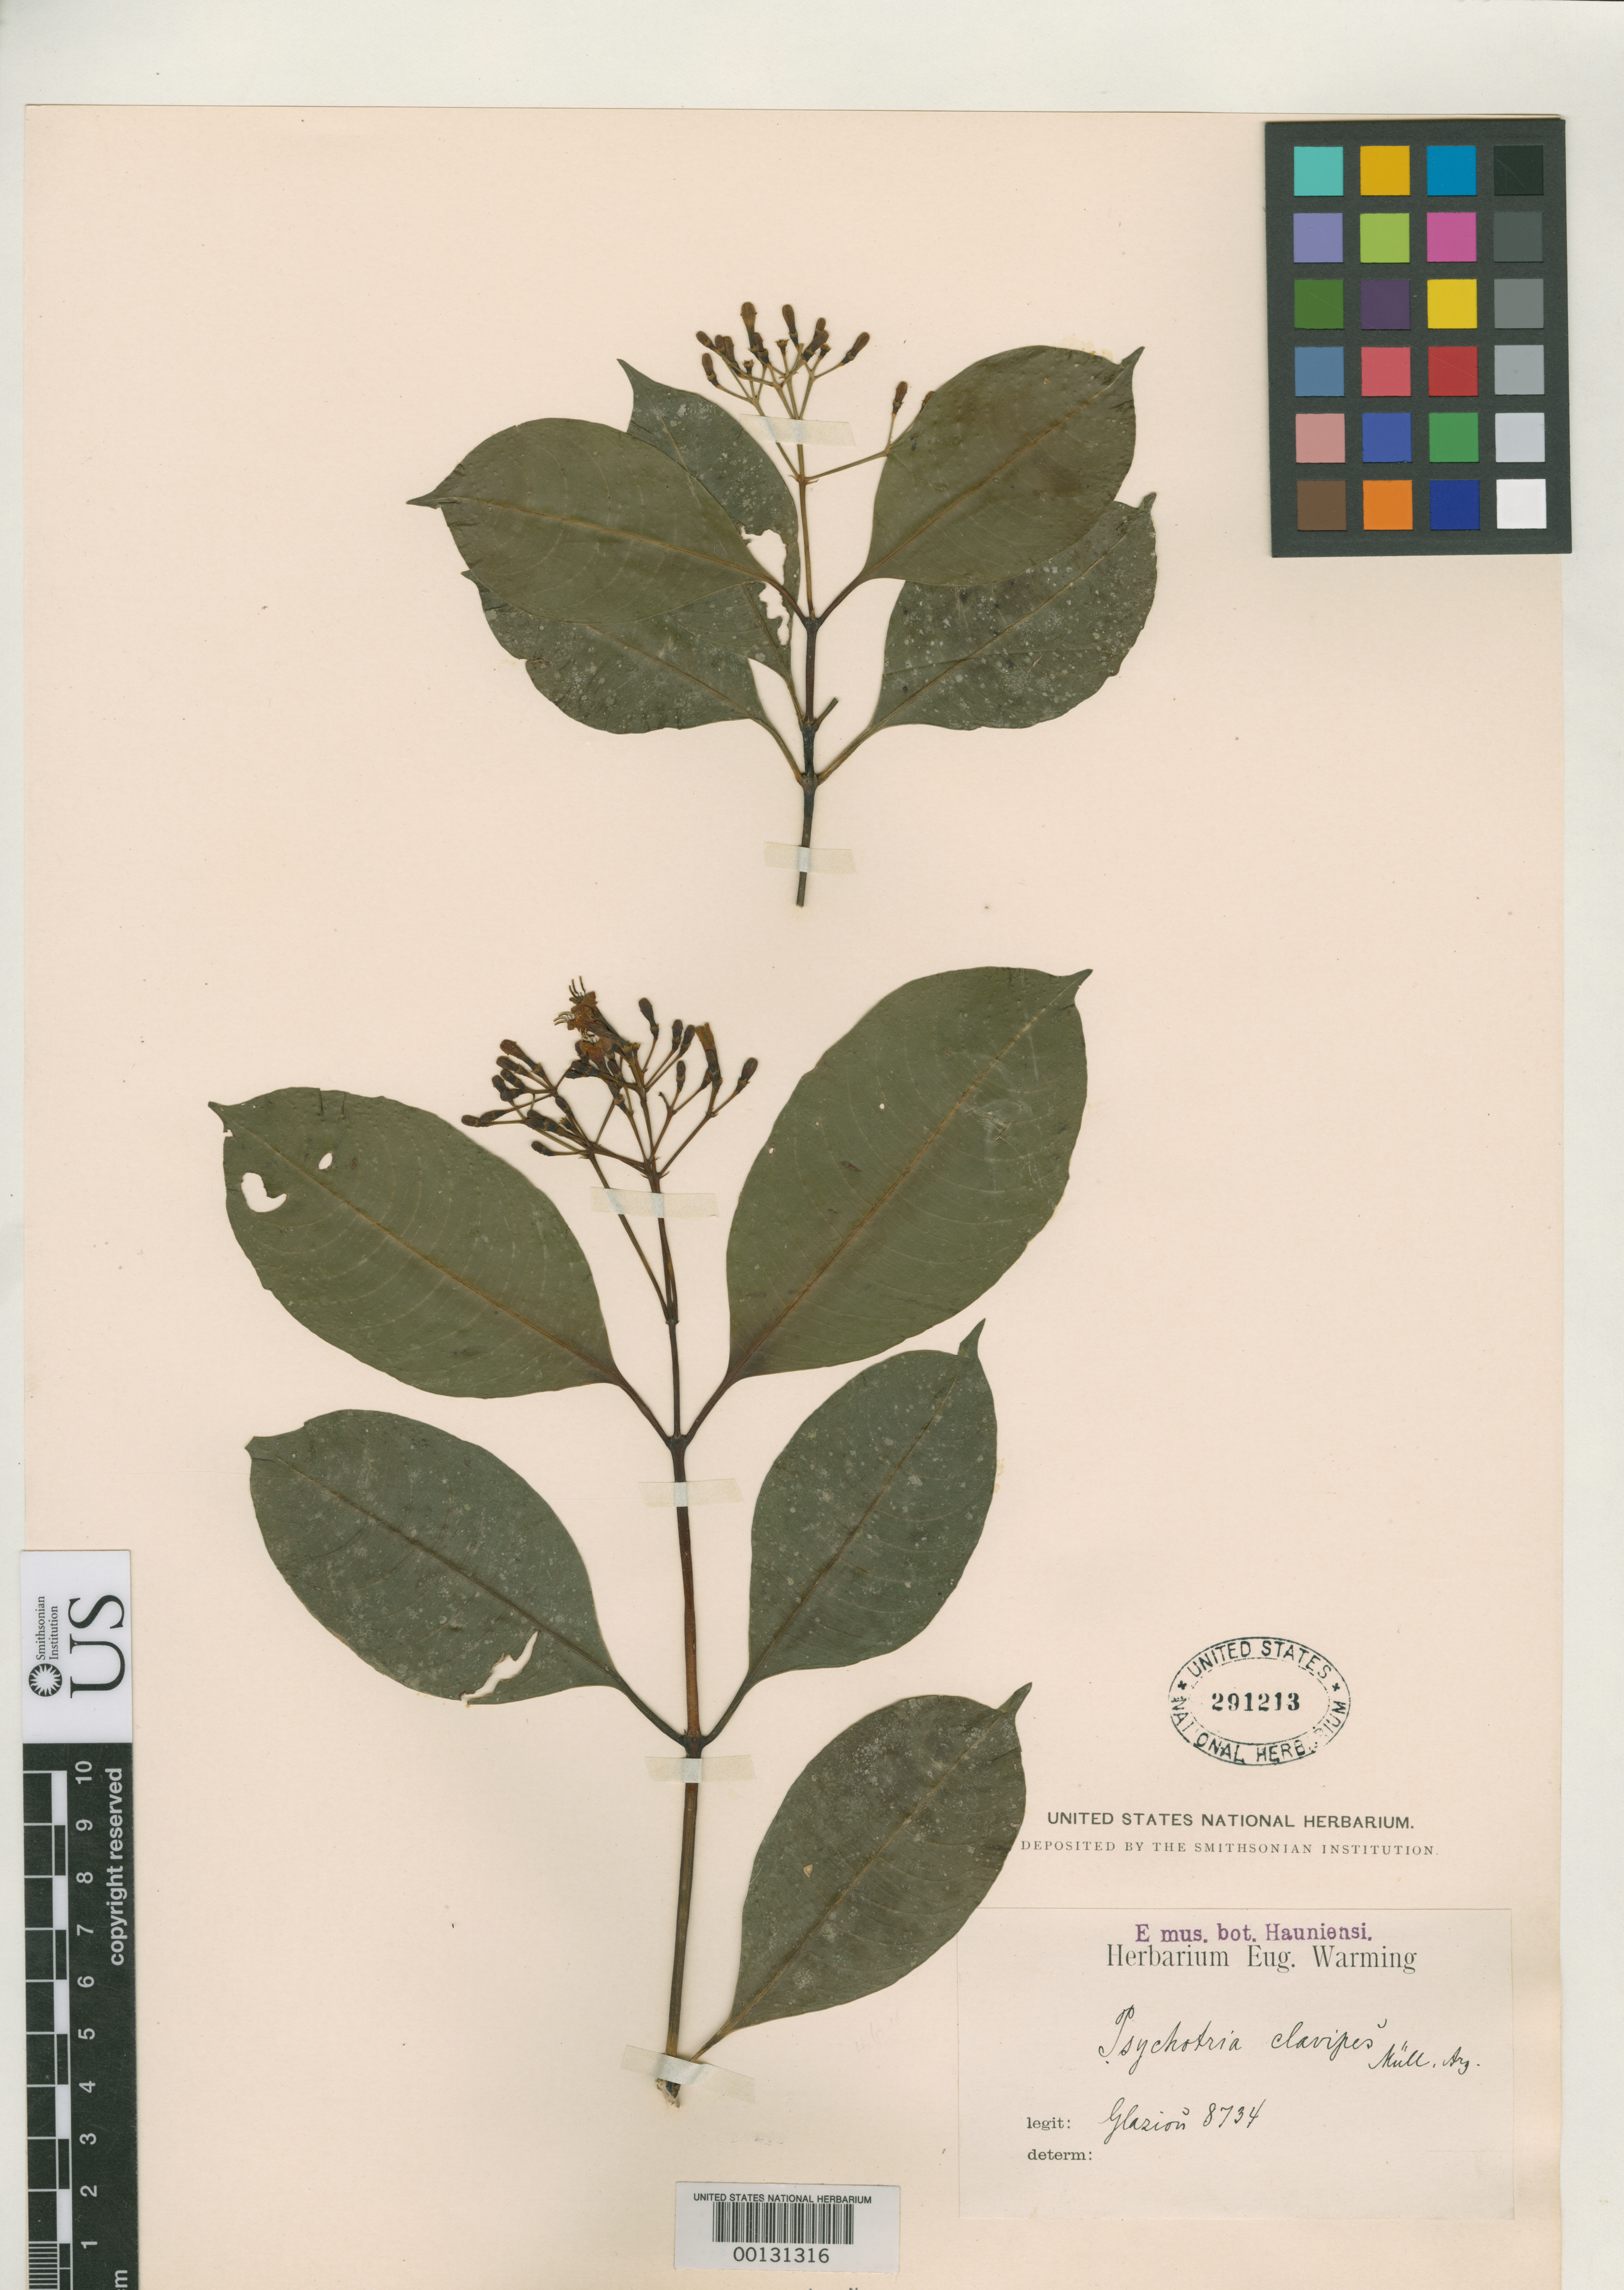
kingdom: Plantae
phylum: Tracheophyta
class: Magnoliopsida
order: Gentianales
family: Rubiaceae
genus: Psychotria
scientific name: Psychotria clavipes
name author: Müll. Arg.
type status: Isotype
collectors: A. F. M. Glaziou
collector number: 8734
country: Brazil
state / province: Rio de Janeiro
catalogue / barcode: US 291213